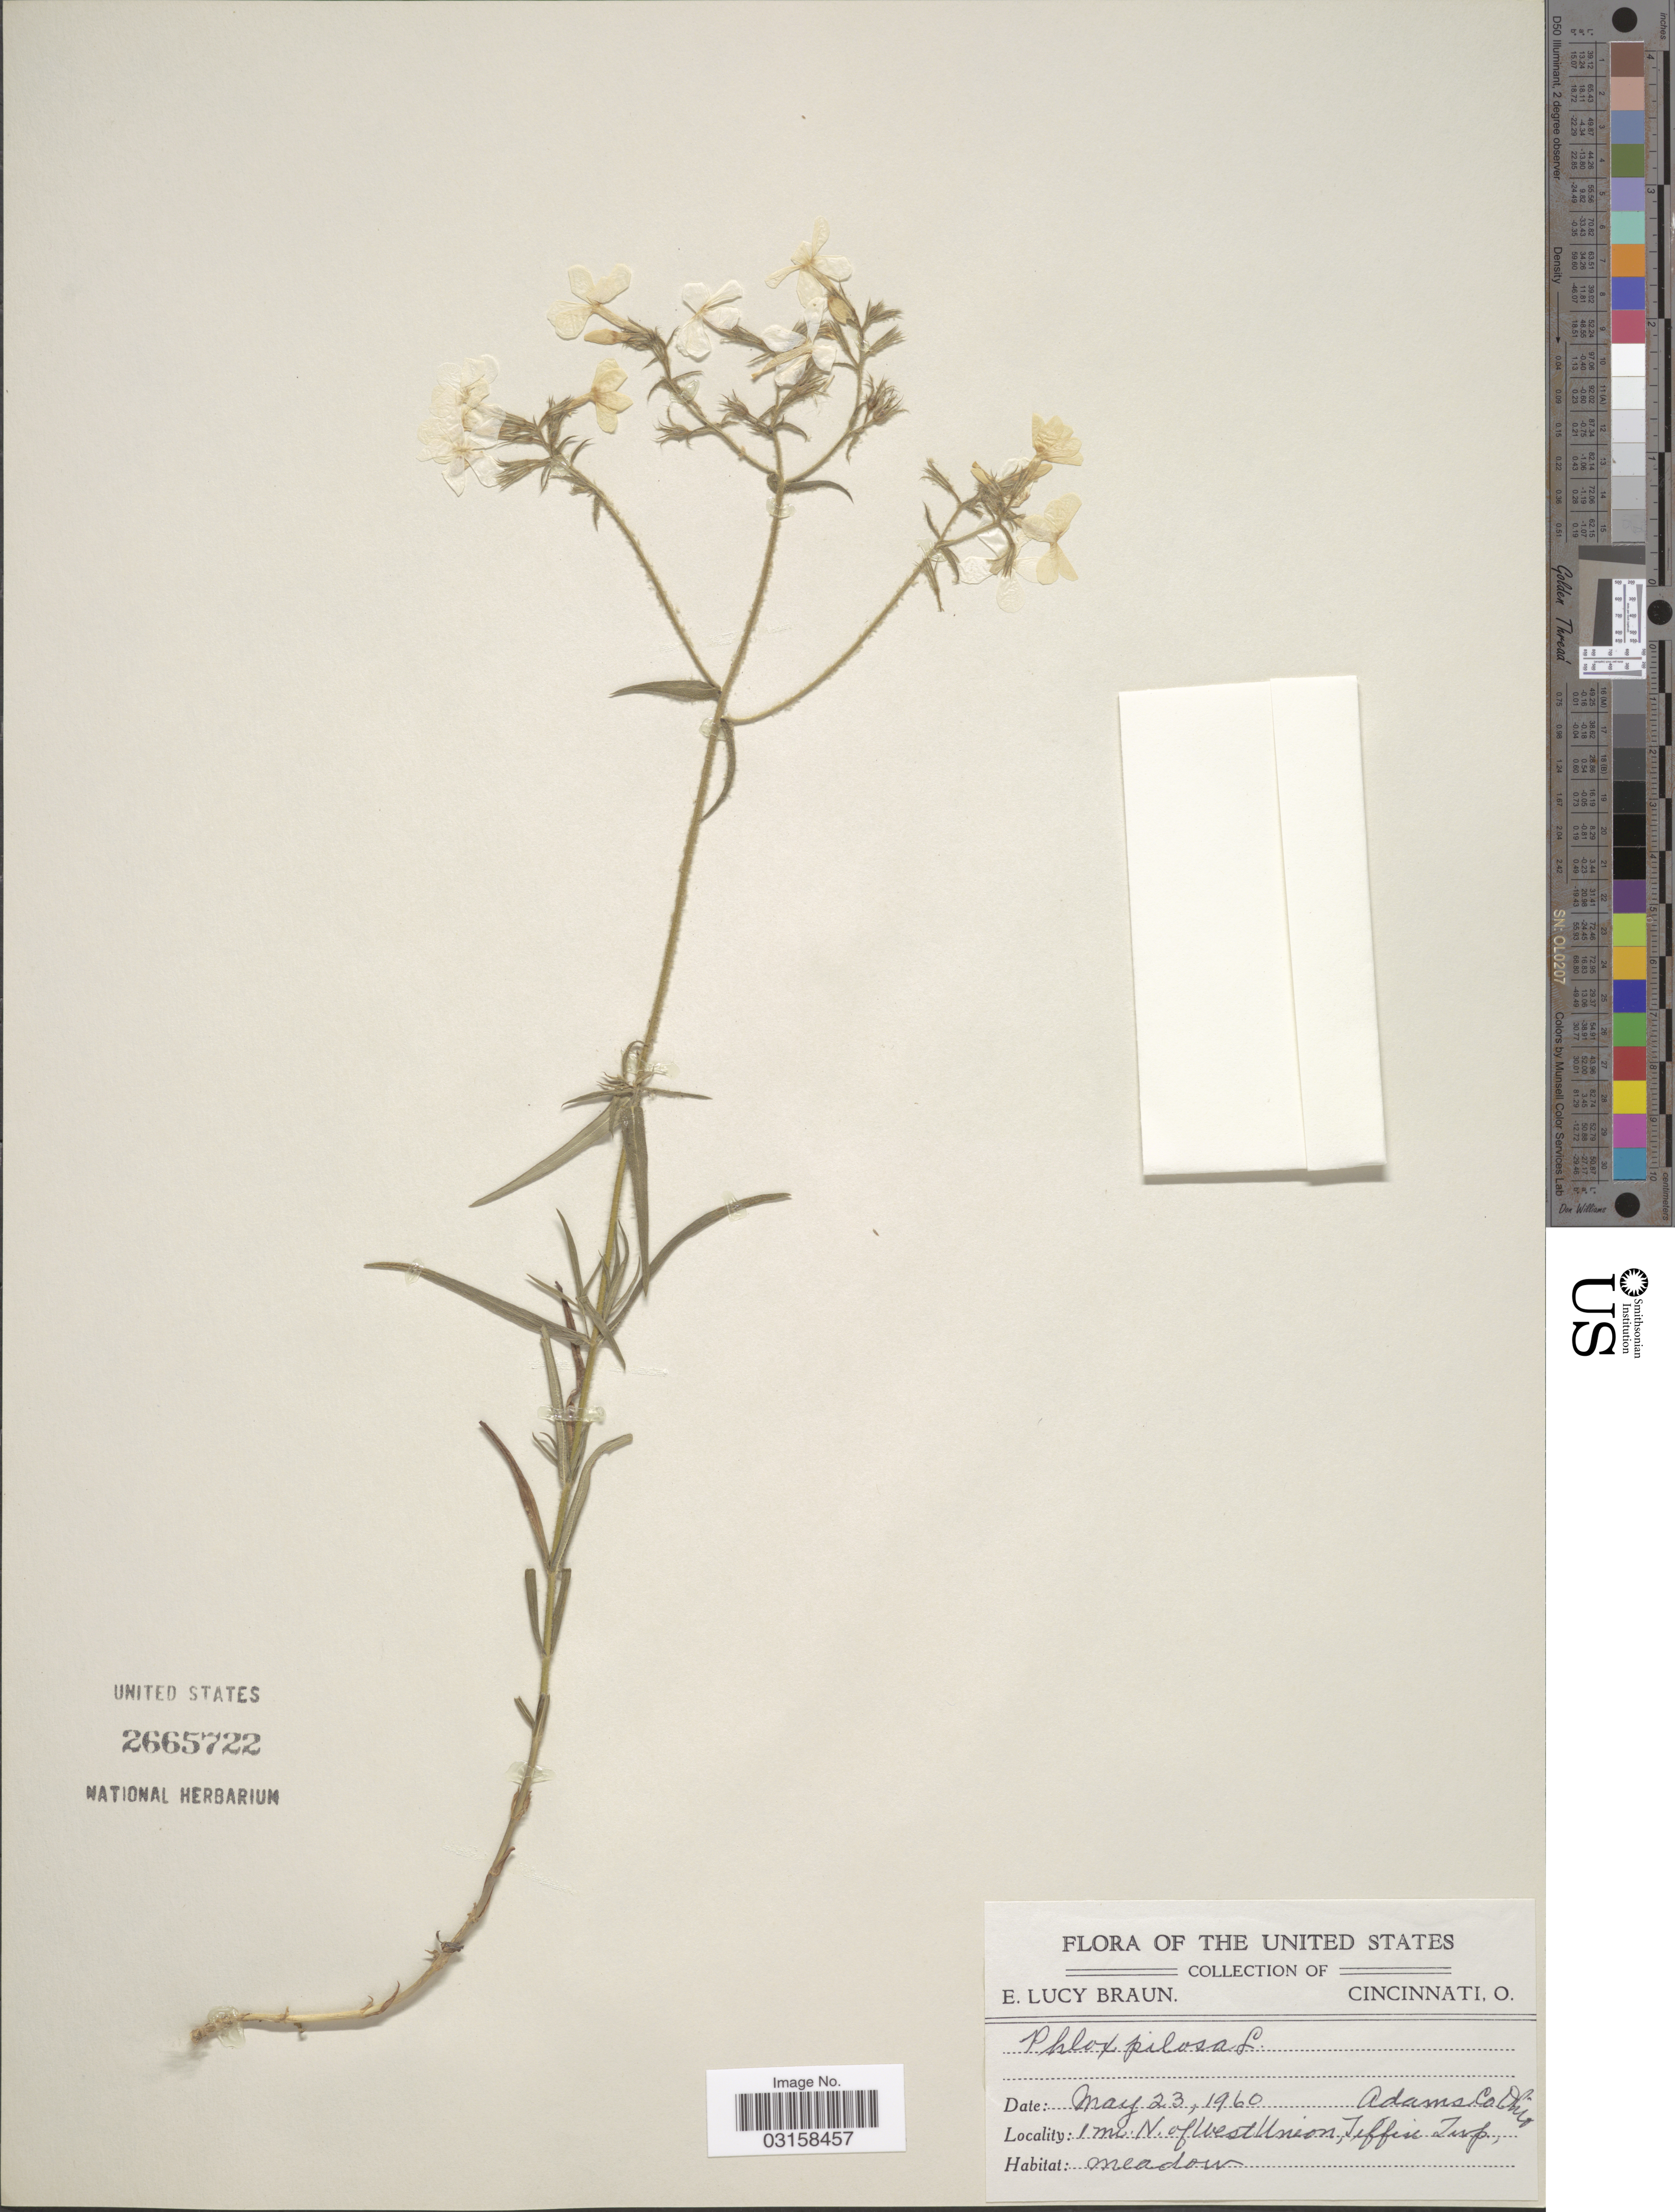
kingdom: Plantae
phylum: Tracheophyta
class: Magnoliopsida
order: Ericales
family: Polemoniaceae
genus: Phlox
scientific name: Phlox pilosa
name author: L.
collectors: E. L. Braun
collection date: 1960-05-23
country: United States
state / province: Ohio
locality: Adams Co. 1 mi. N. of West Union, Tiffin Twp.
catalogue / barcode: US 2665722